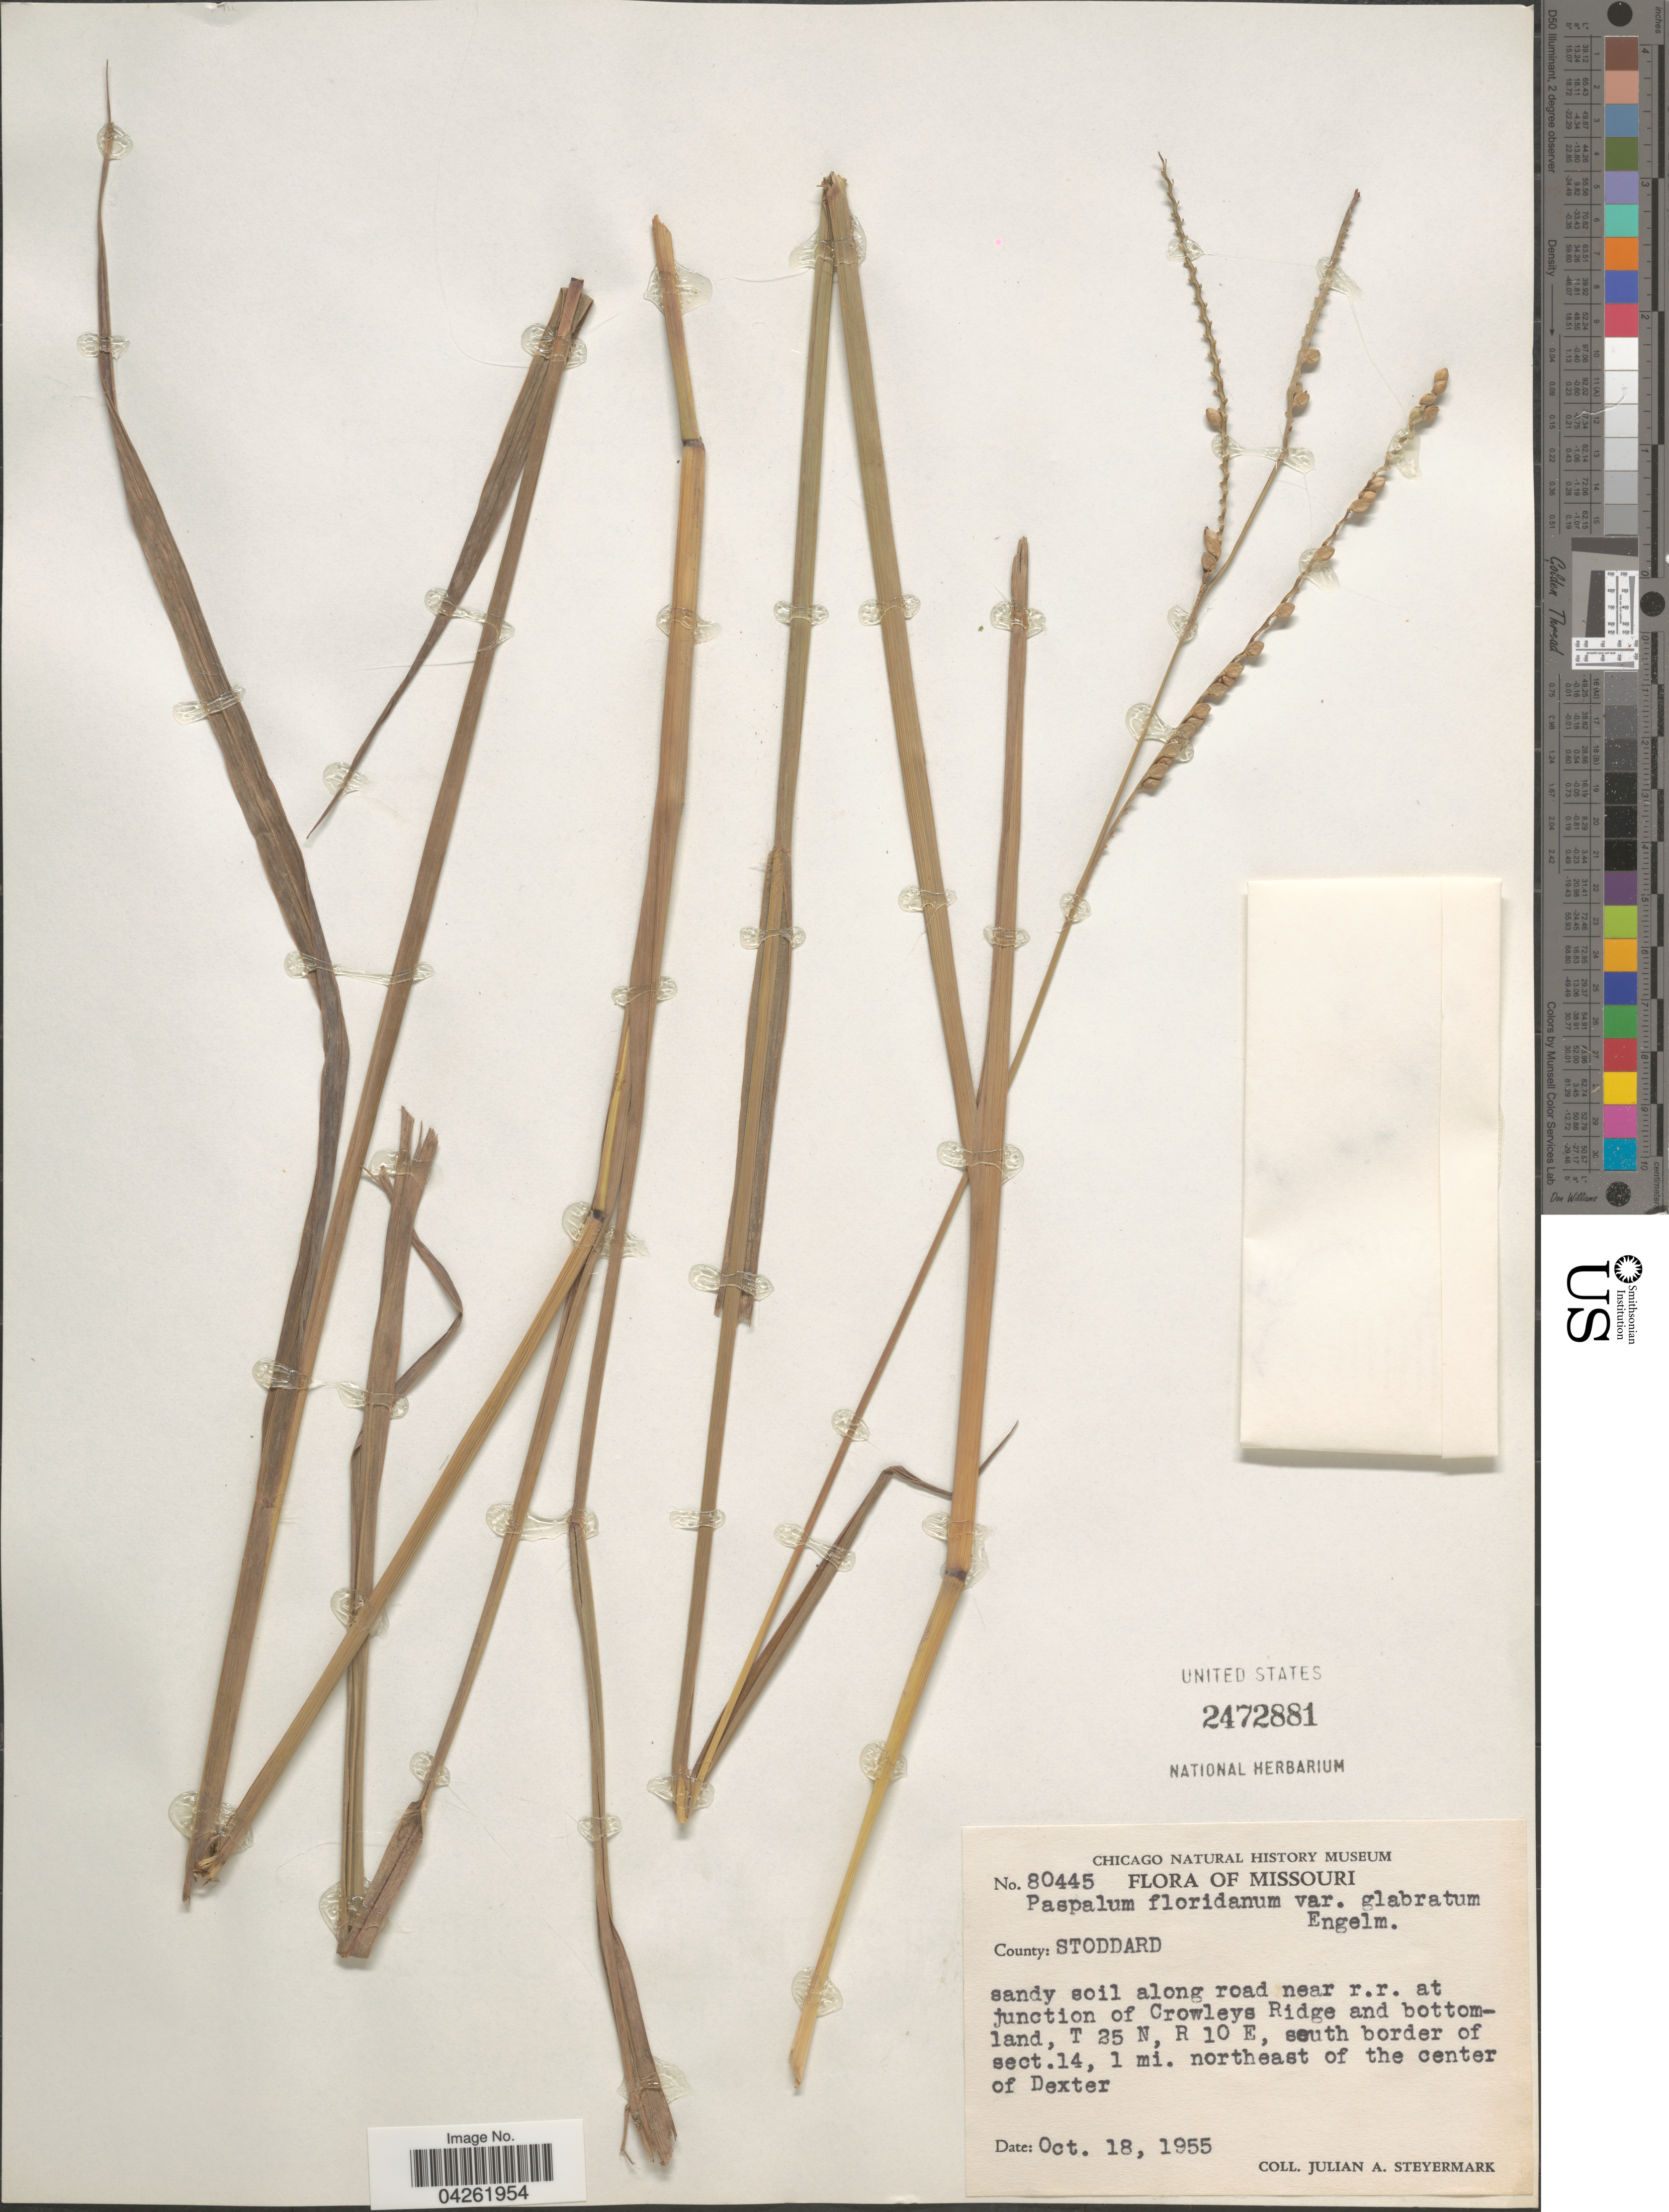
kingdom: Plantae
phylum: Tracheophyta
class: Liliopsida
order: Poales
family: Poaceae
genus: Paspalum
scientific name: Paspalum floridanum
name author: Michx.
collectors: J. Steyermark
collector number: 80445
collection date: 1955-10-18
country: United States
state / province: Missouri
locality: County: Stoddard. Sandy soil along road near r.r. at junction of Crowleys Ridge and bottomland, T 25 N, R 10 E, south border of sect. 14, 1 mi. northeast of the center of Dexter.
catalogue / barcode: US 2472881